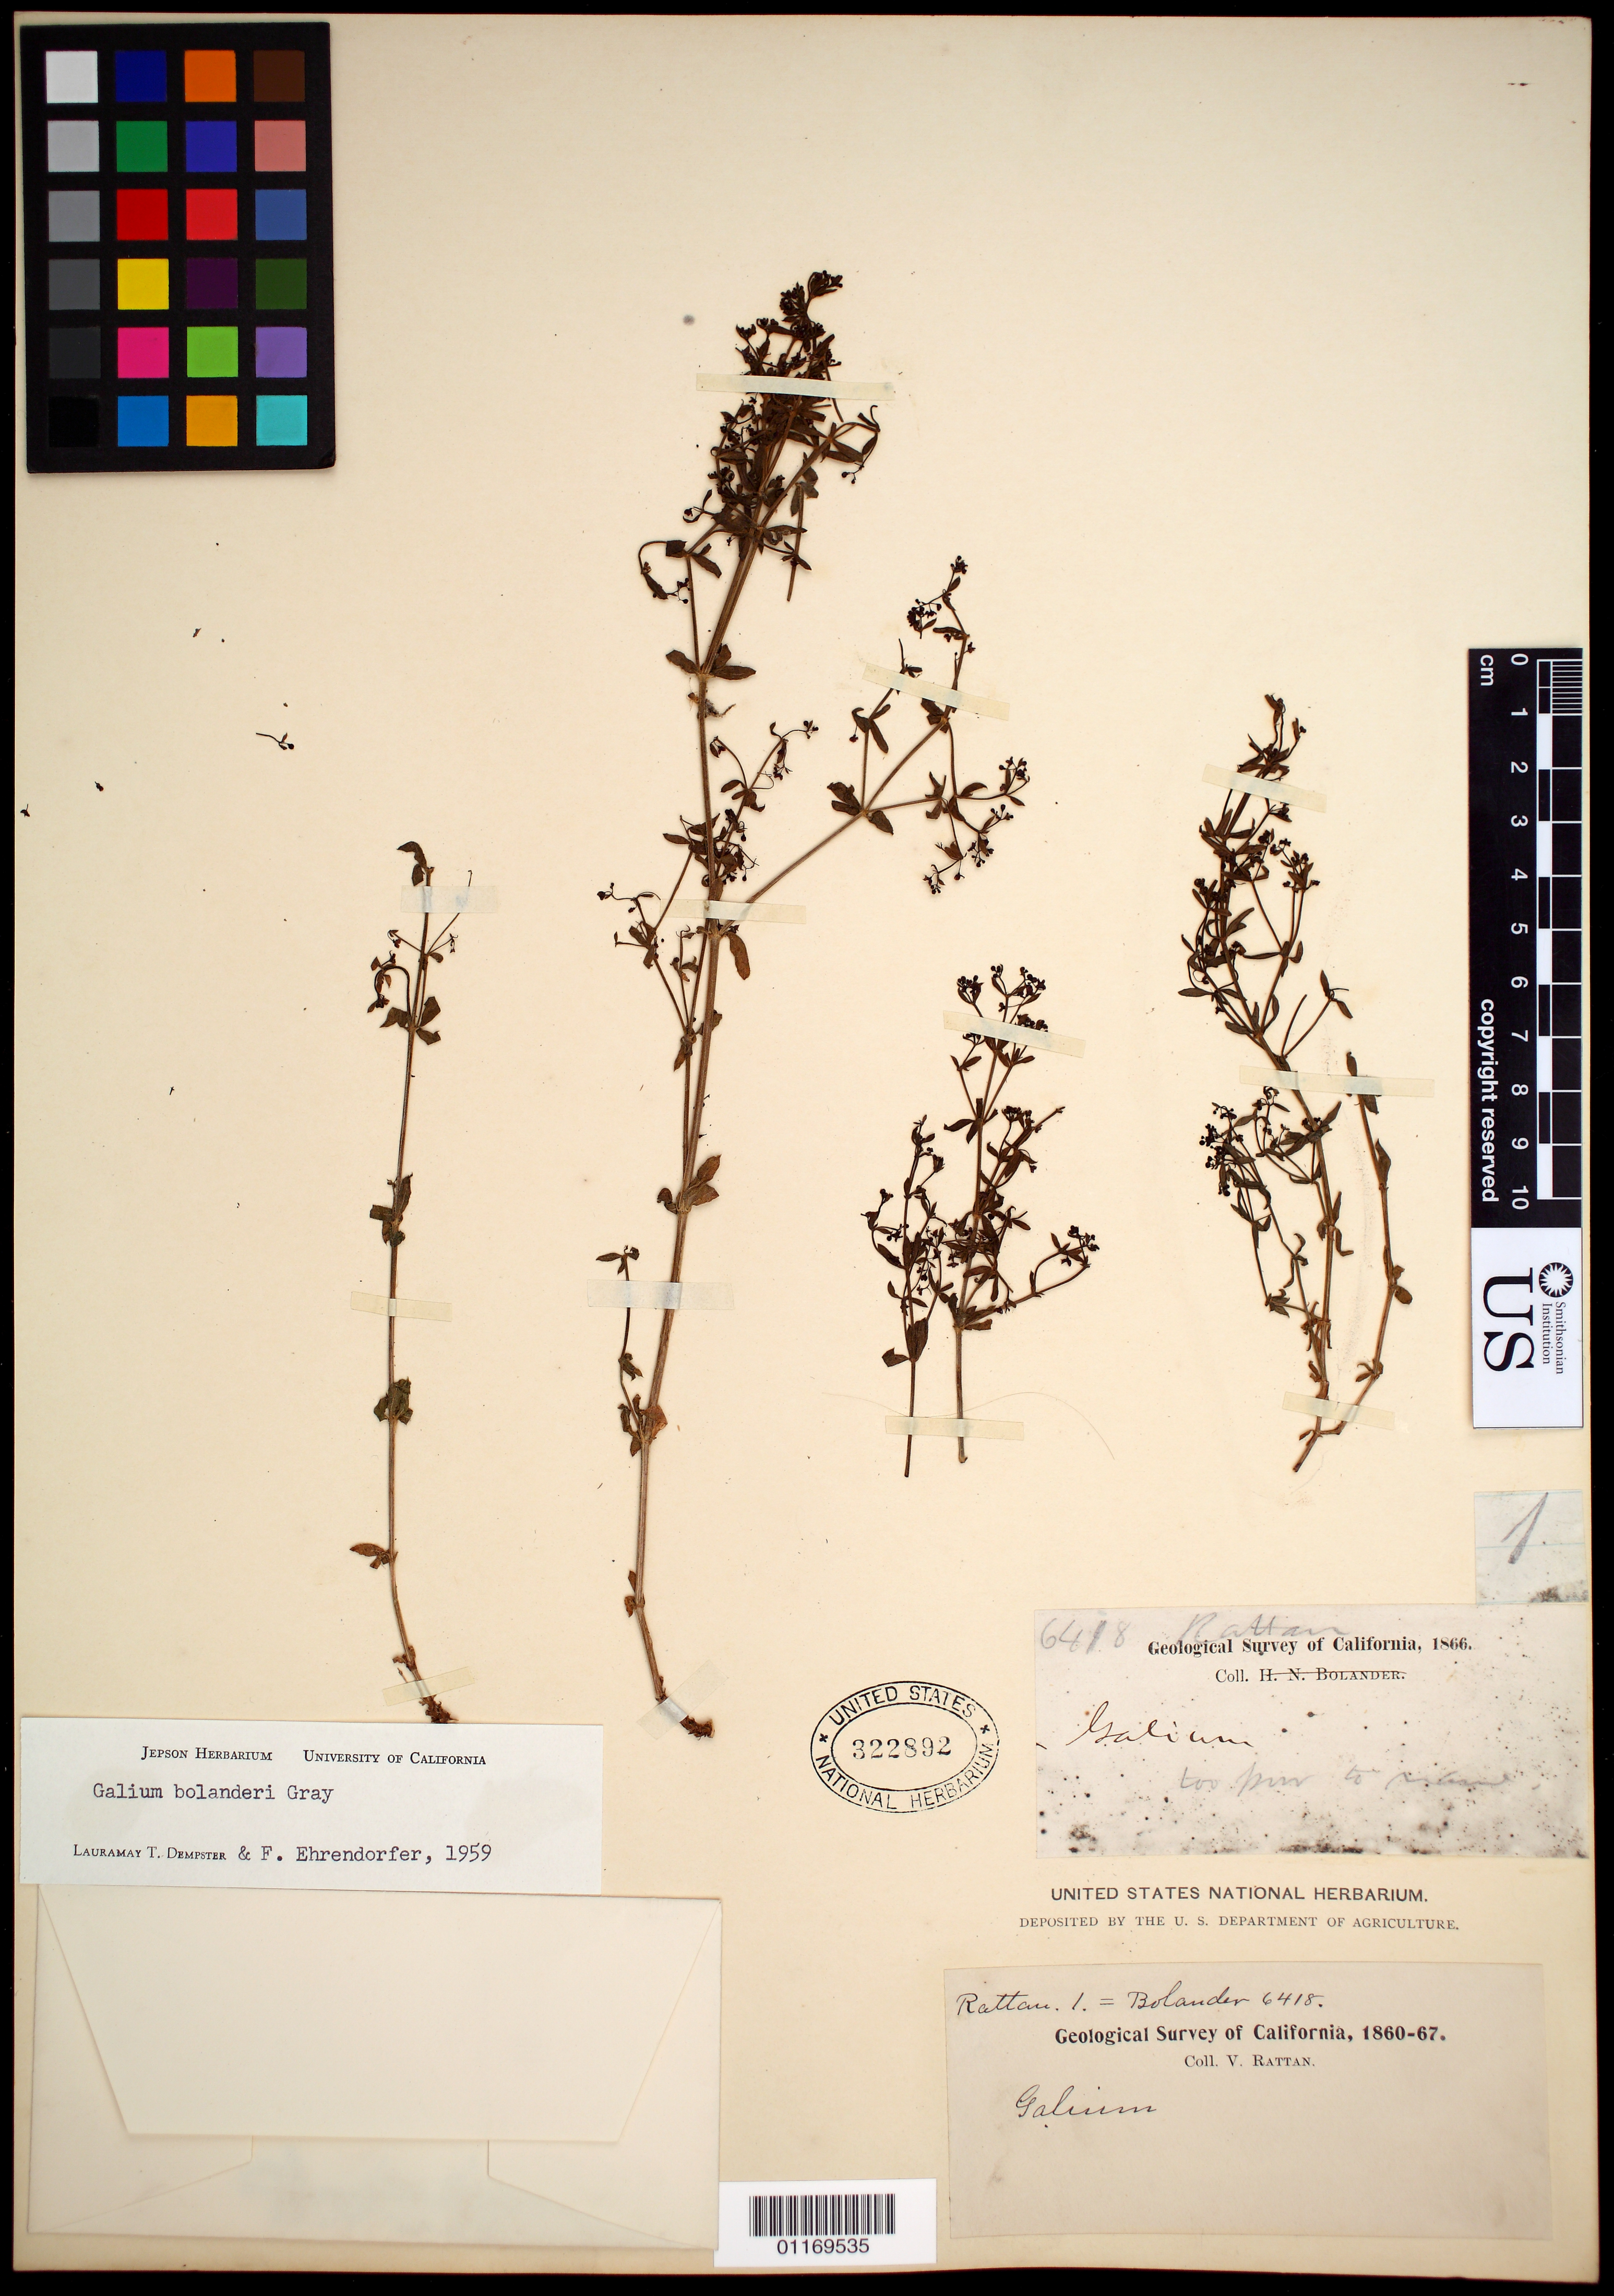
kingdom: Plantae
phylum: Tracheophyta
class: Magnoliopsida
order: Gentianales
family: Rubiaceae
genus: Galium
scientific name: Galium bolanderi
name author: A. Gray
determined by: Dempster, L. T.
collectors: V. Rattan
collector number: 1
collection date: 1860/1867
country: United States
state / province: California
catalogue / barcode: US 322892